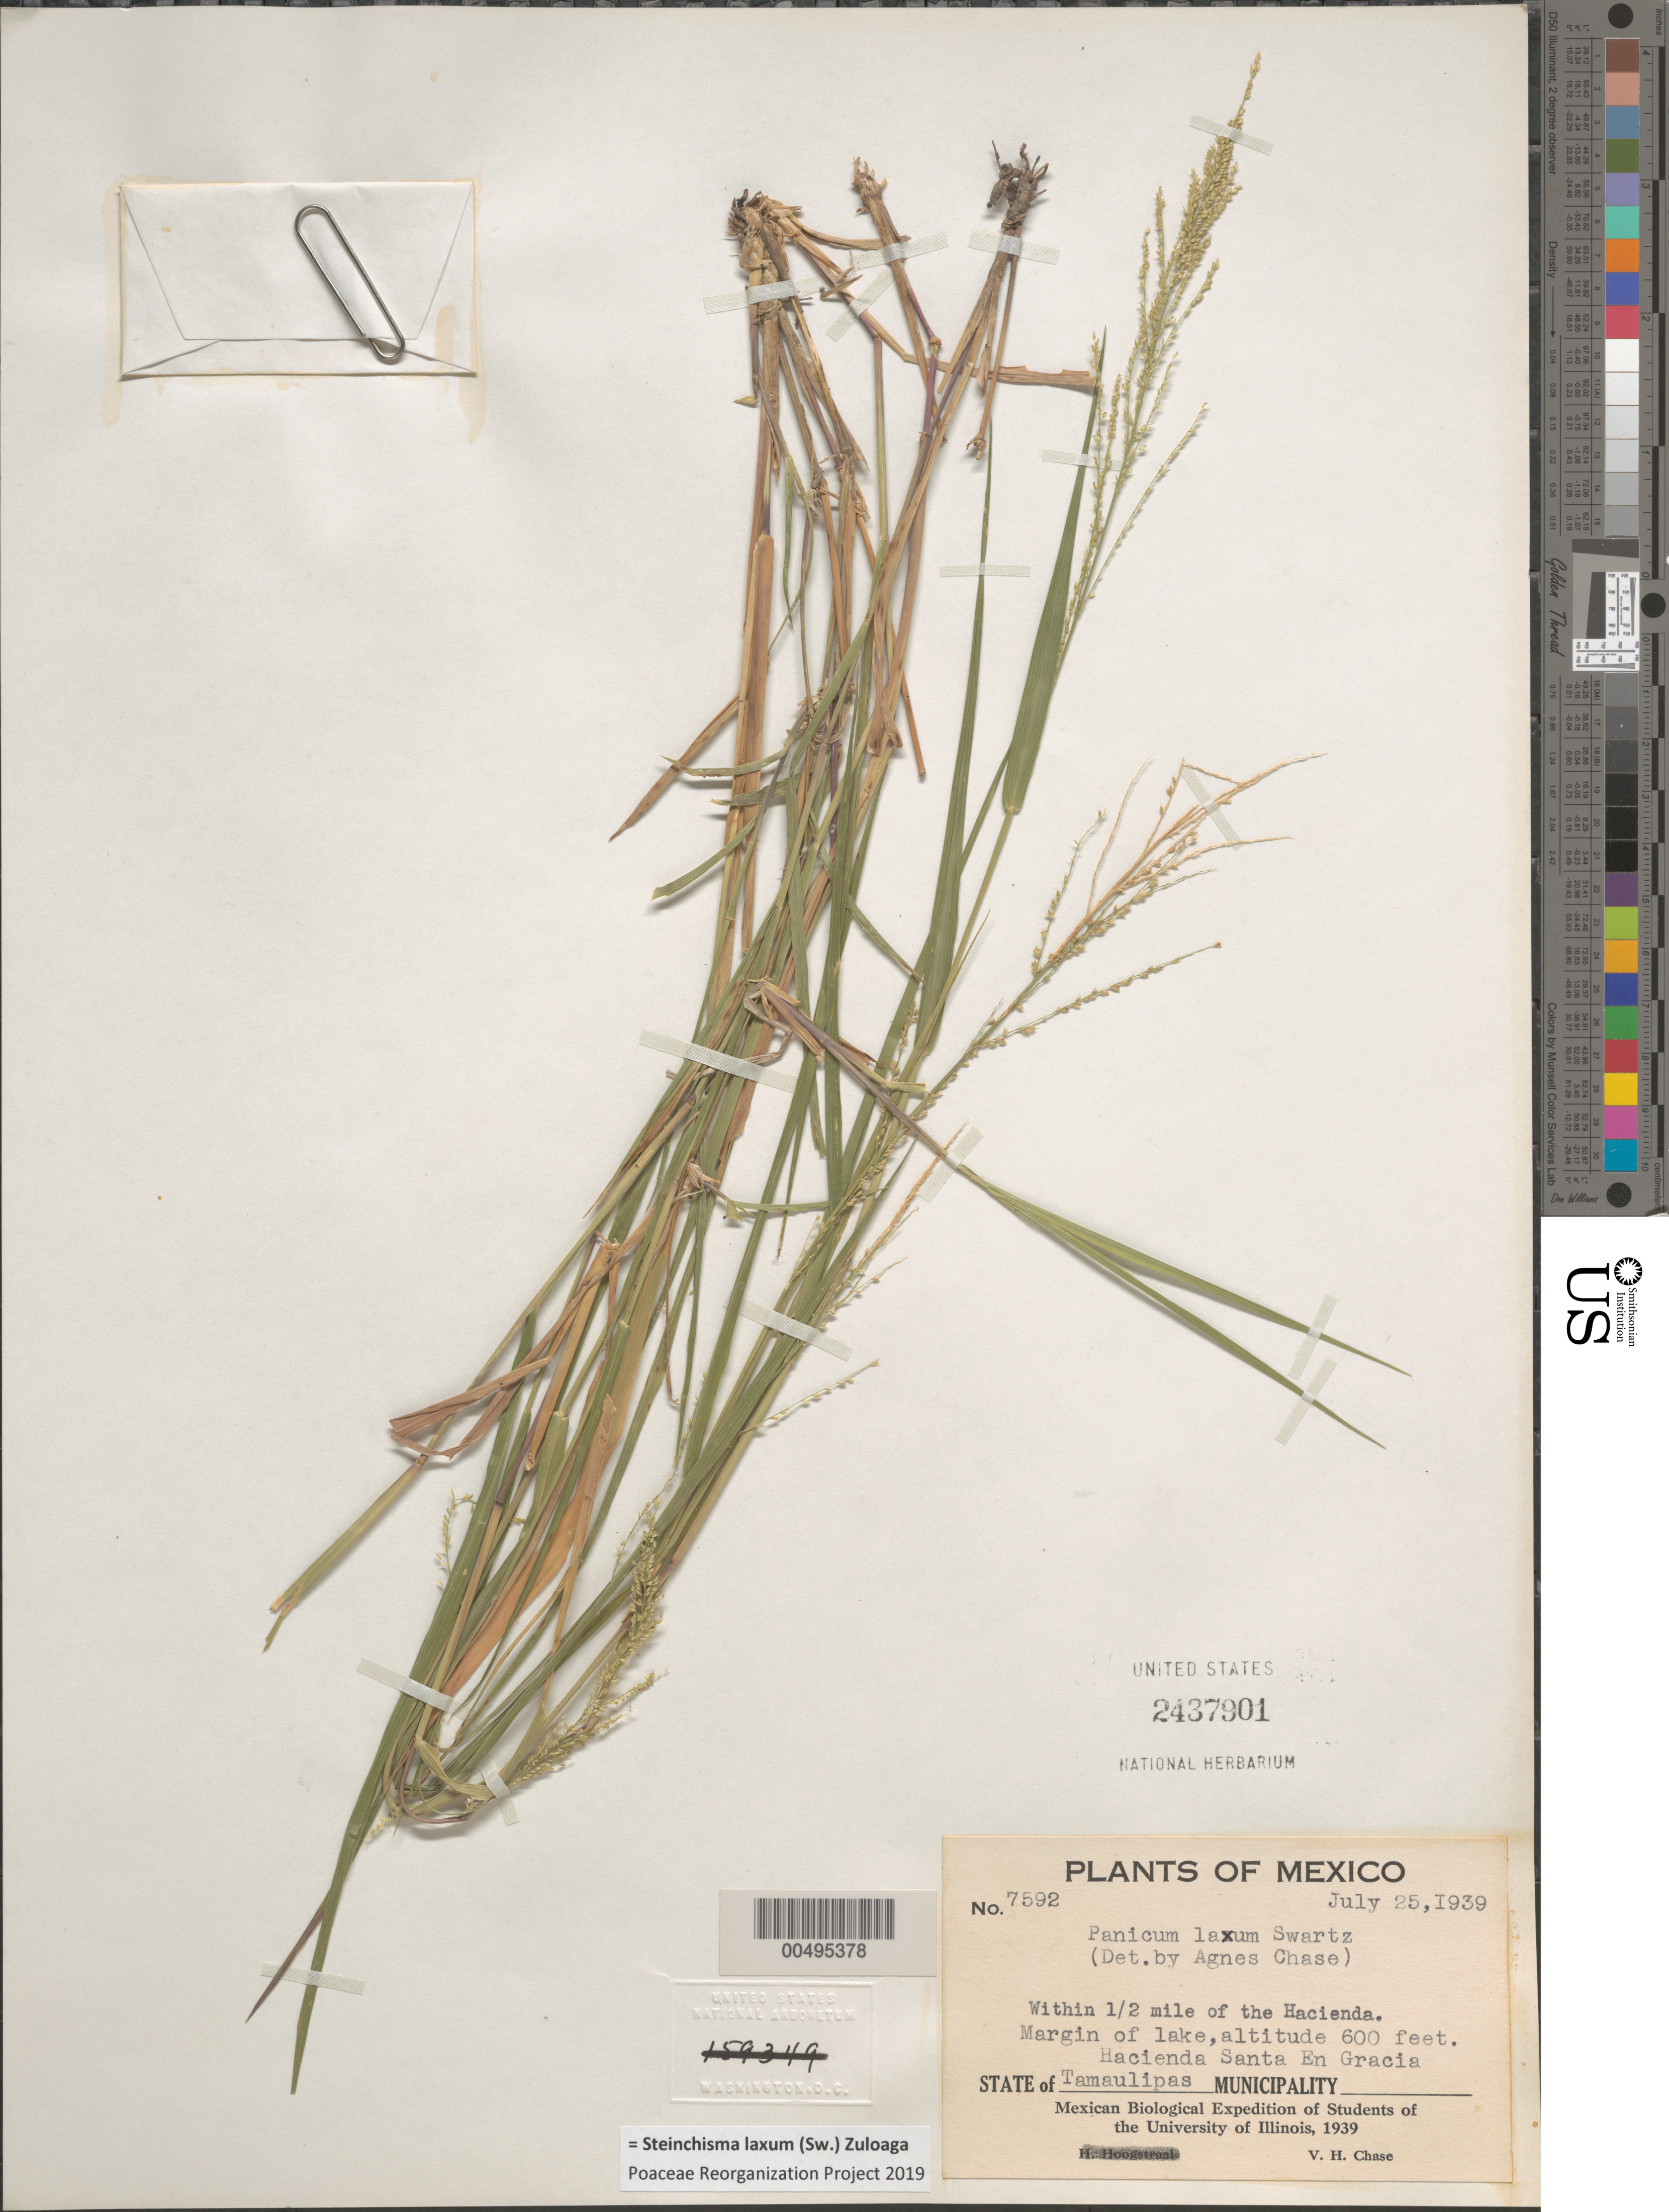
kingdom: Plantae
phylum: Tracheophyta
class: Liliopsida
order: Poales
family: Poaceae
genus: Panicum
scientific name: Panicum laxum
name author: Sw.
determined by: Chase, [M.] Agnes, (US)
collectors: V. H. Chase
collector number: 7592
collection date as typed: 25 Jul 1939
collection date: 1939-07-25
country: Mexico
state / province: Tamaulipas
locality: Within 0.5 mi of the Hacienda, margin of lake, Hacienda Santa En Gracia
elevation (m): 183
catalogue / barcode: US 2437901